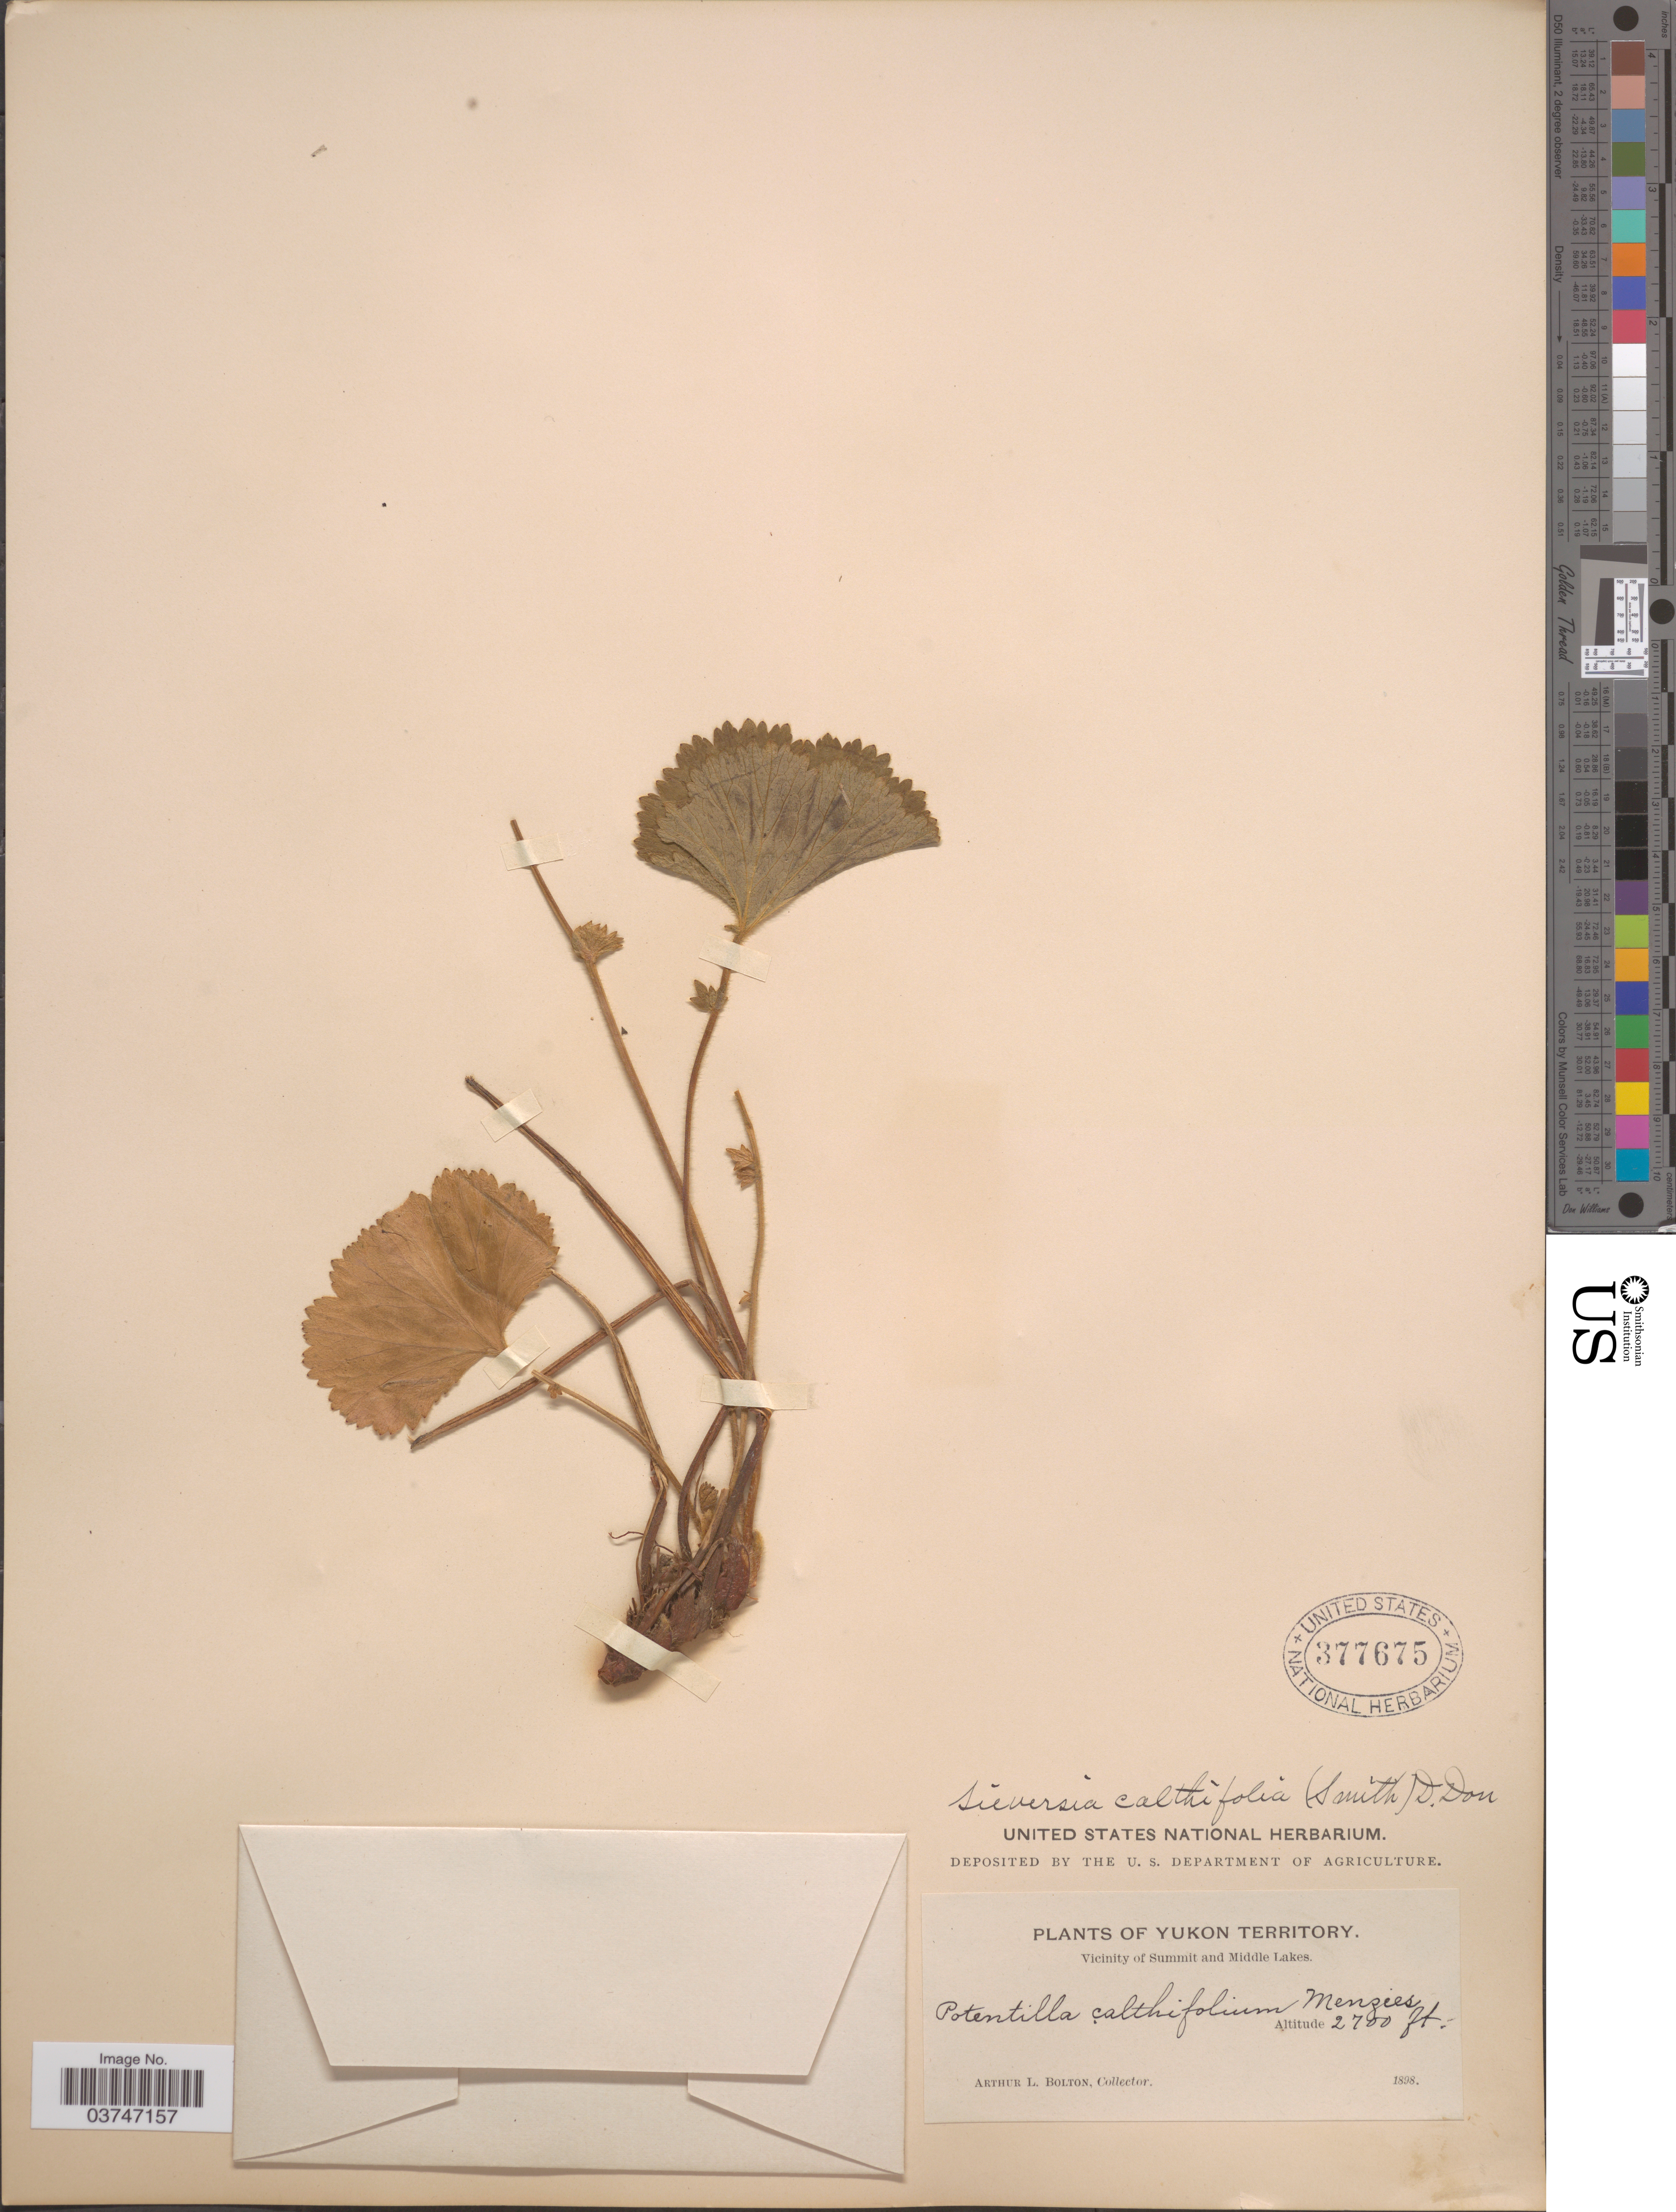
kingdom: Plantae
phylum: Tracheophyta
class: Magnoliopsida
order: Rosales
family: Rosaceae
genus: Geum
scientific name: Geum calthifolium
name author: Menzies ex Sm.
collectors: A. Bolton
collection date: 1898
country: Canada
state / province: Yukon Territory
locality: Vicinity of Summit and Middle Lakes.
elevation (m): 823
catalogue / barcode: US 377675